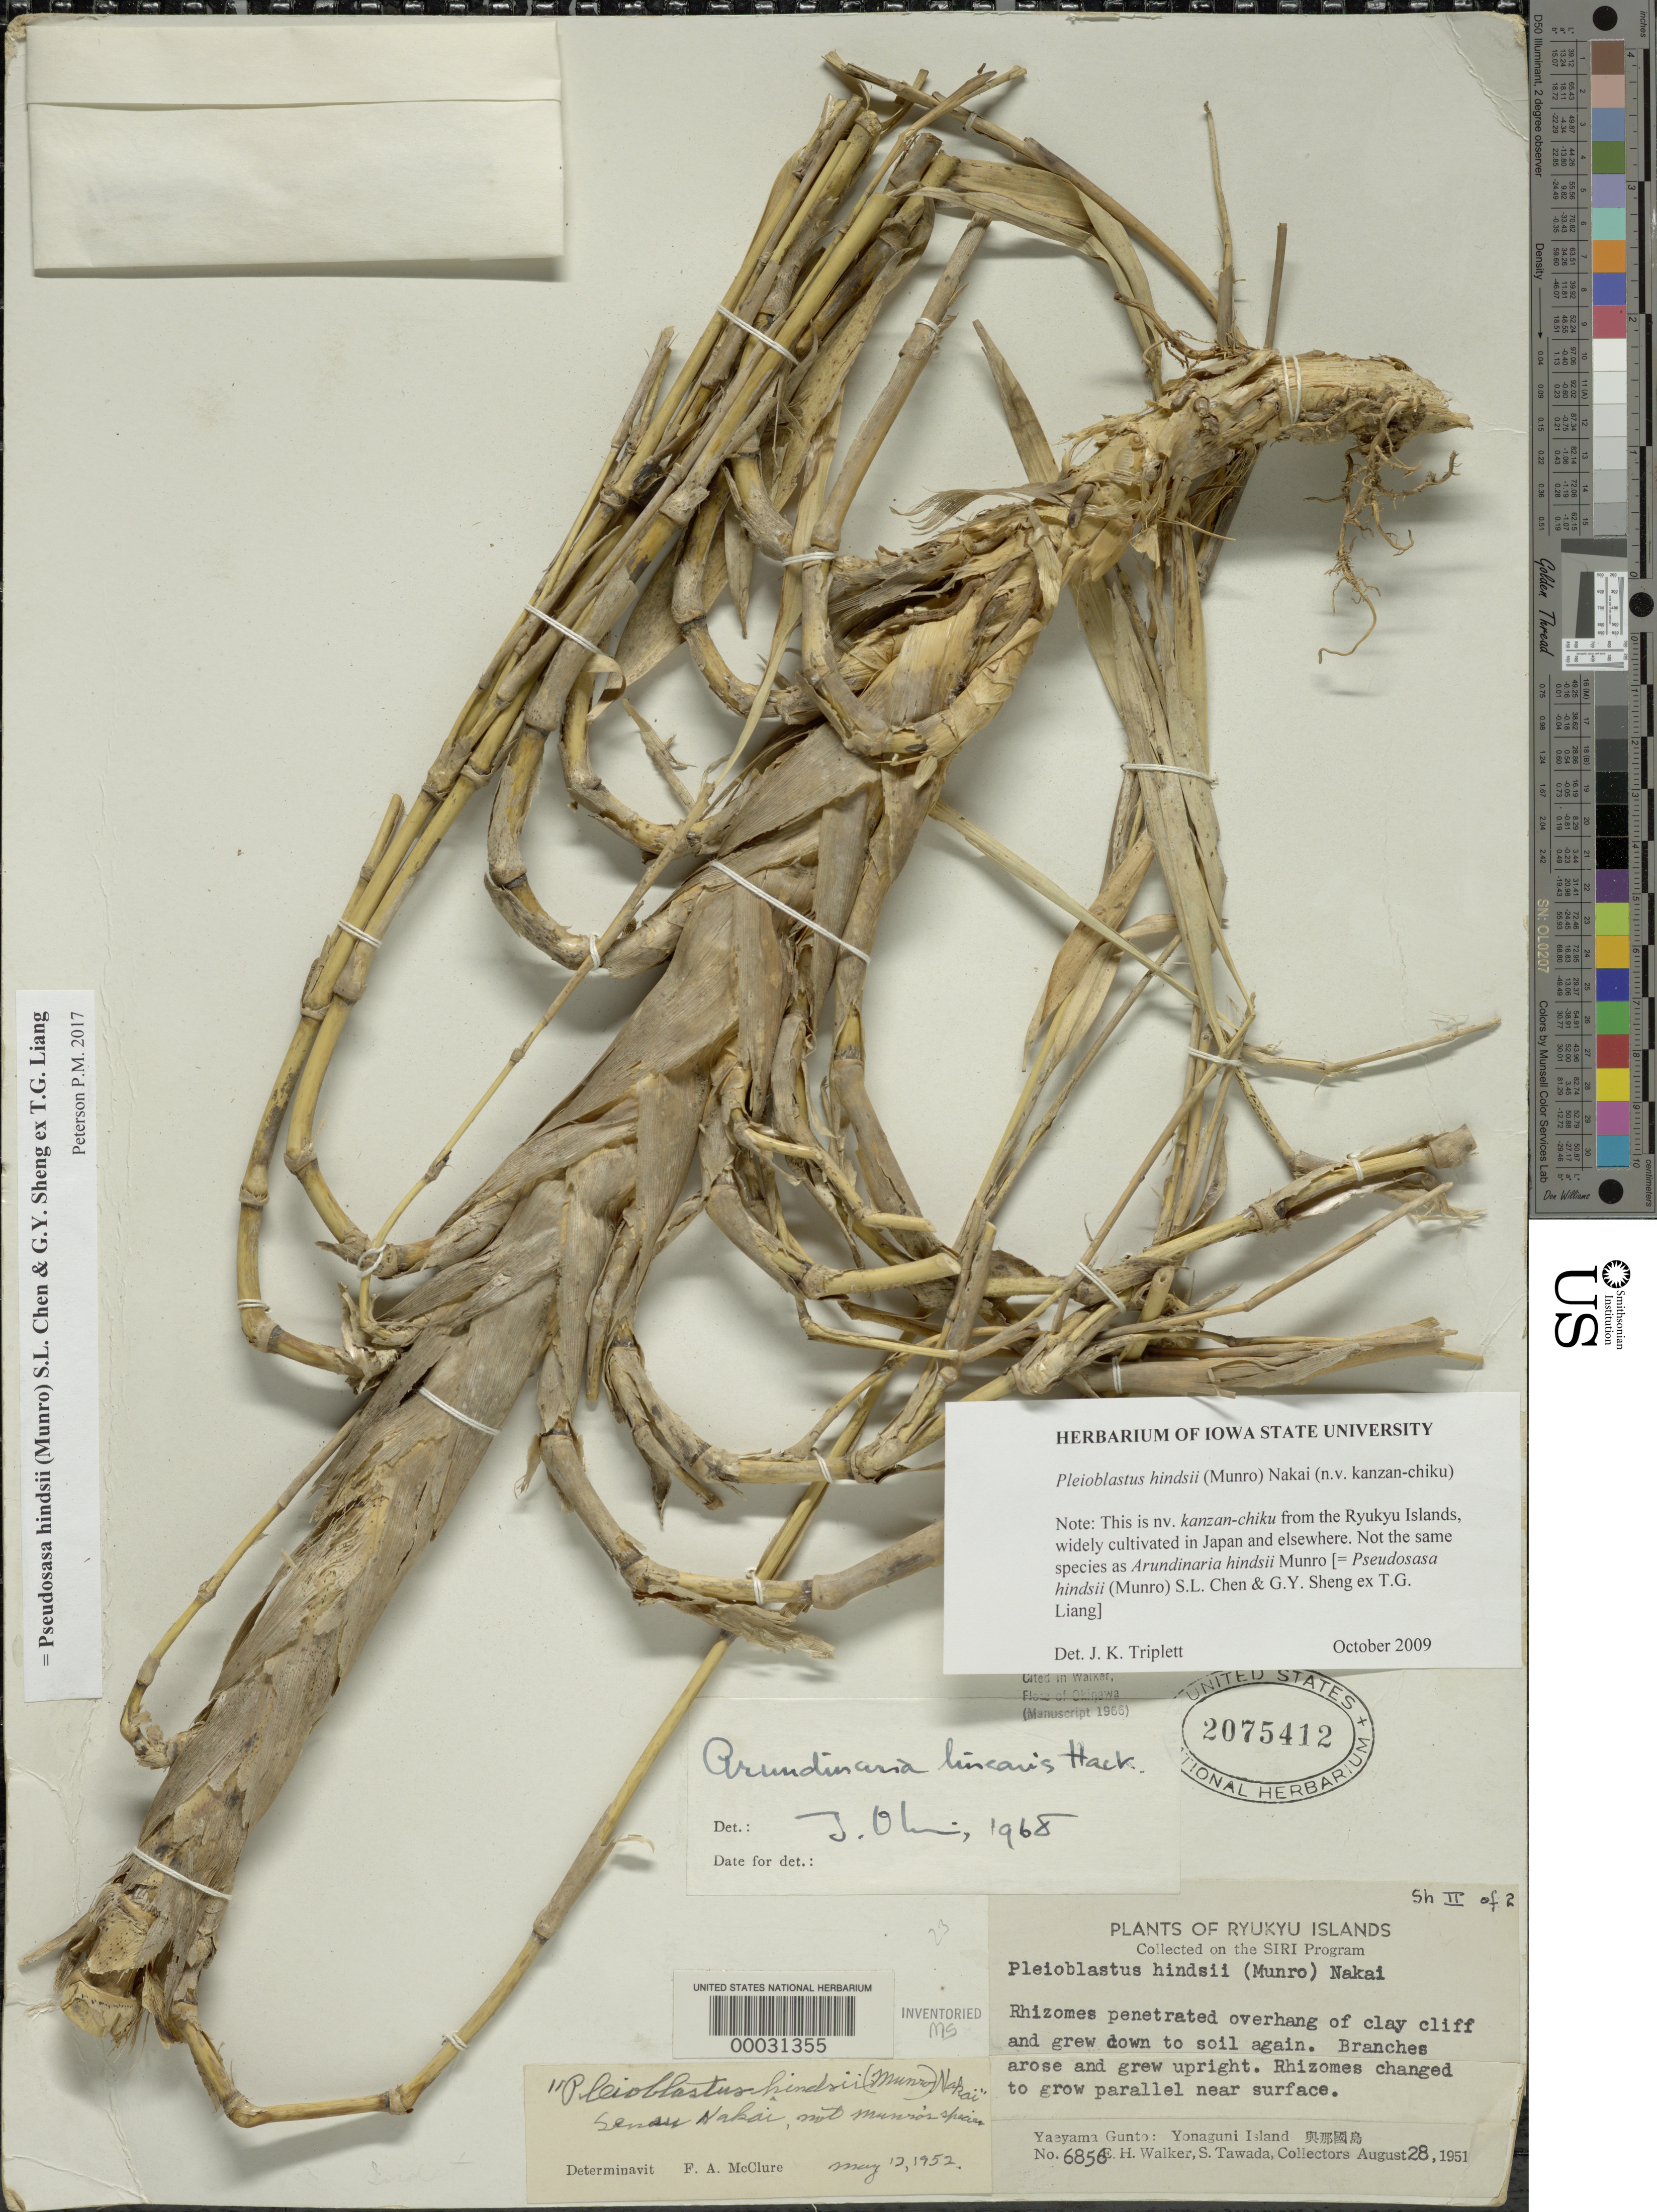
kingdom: Plantae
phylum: Tracheophyta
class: Liliopsida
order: Poales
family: Poaceae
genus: Pseudosasa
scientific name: Pseudosasa hindsii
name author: (Munro) S.L. Chen & G.Y. Sheng ex T.G. Liang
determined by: Poaceae Reorganization Project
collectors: E. H. Walker & S. Tawada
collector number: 6856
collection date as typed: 28 Aug 1951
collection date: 1951-08-28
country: Japan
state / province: Okinawa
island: Yonaguni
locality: Yaeyama Gunto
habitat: Overhang of clay cliff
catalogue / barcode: US 2075412